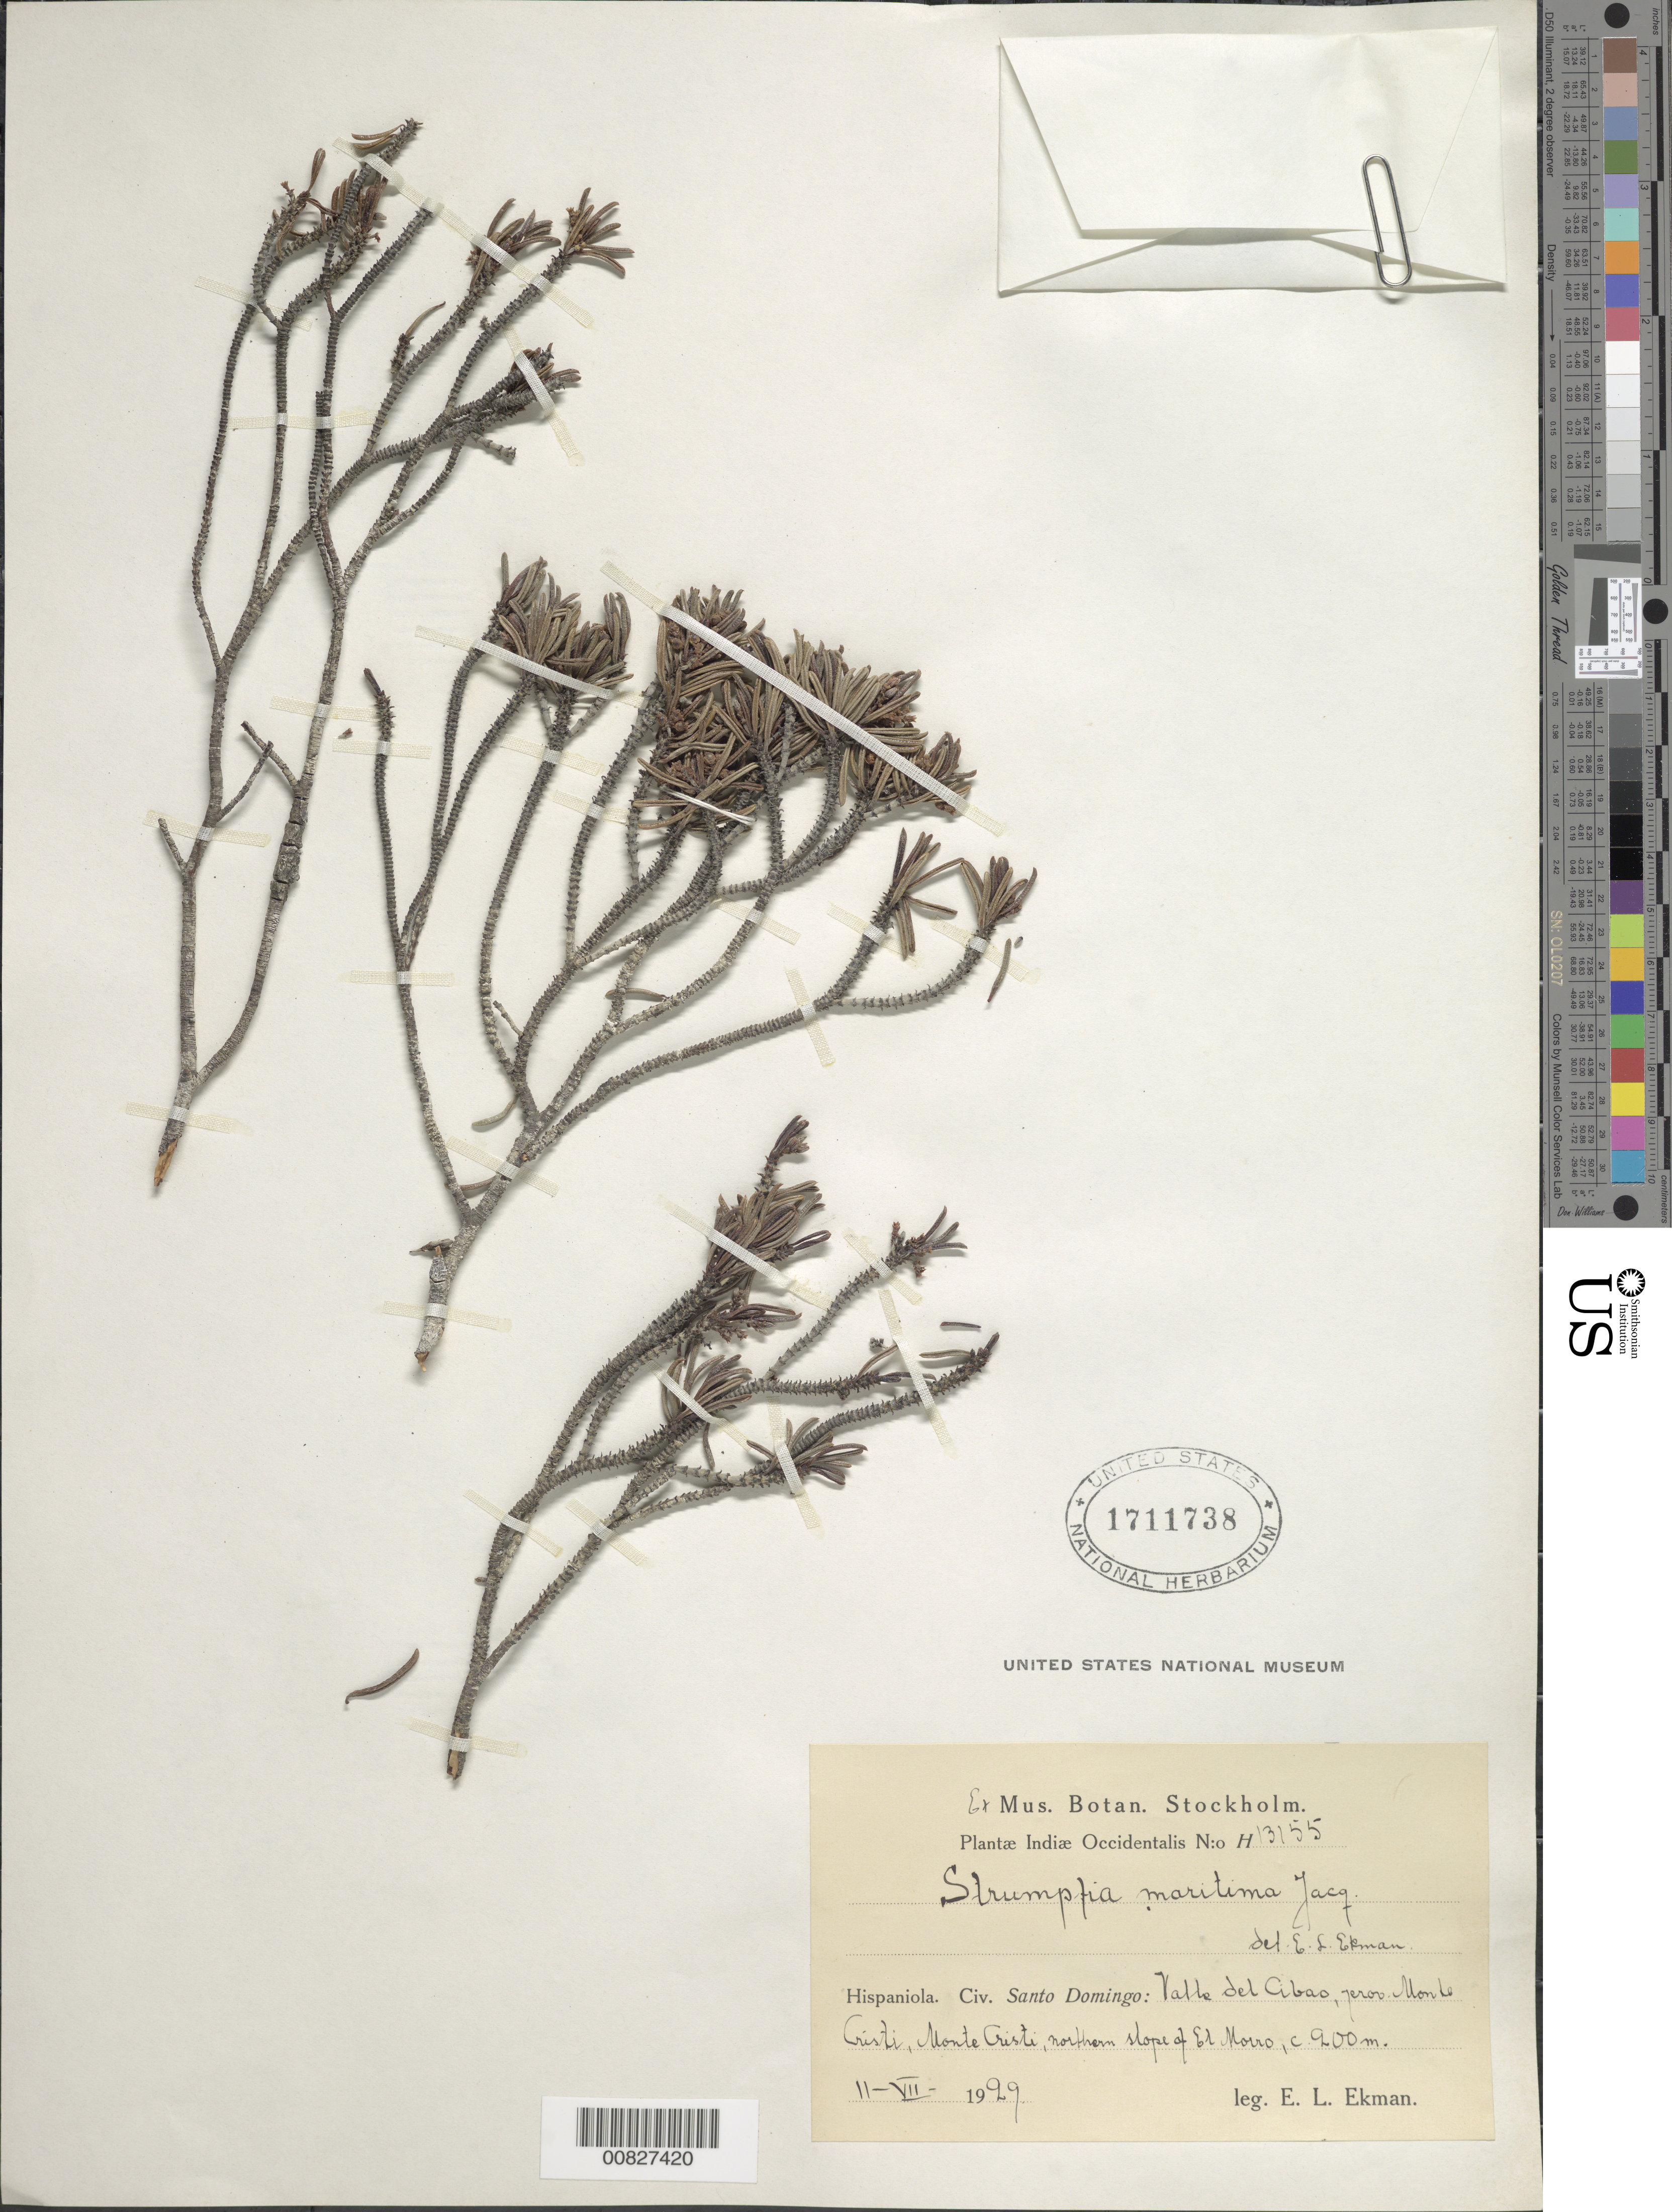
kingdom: Plantae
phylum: Tracheophyta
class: Magnoliopsida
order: Gentianales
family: Rubiaceae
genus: Strumpfia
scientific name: Strumpfia maritima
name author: Jacq.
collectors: E. L. Ekman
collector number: H 13155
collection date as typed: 11 Jul 1929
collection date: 1929-07-11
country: Dominican Republic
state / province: Monte Cristi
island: Hispaniola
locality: Valle del Cibao, Monte Cristi, northern slope of El Morro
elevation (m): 200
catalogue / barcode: US 1711738